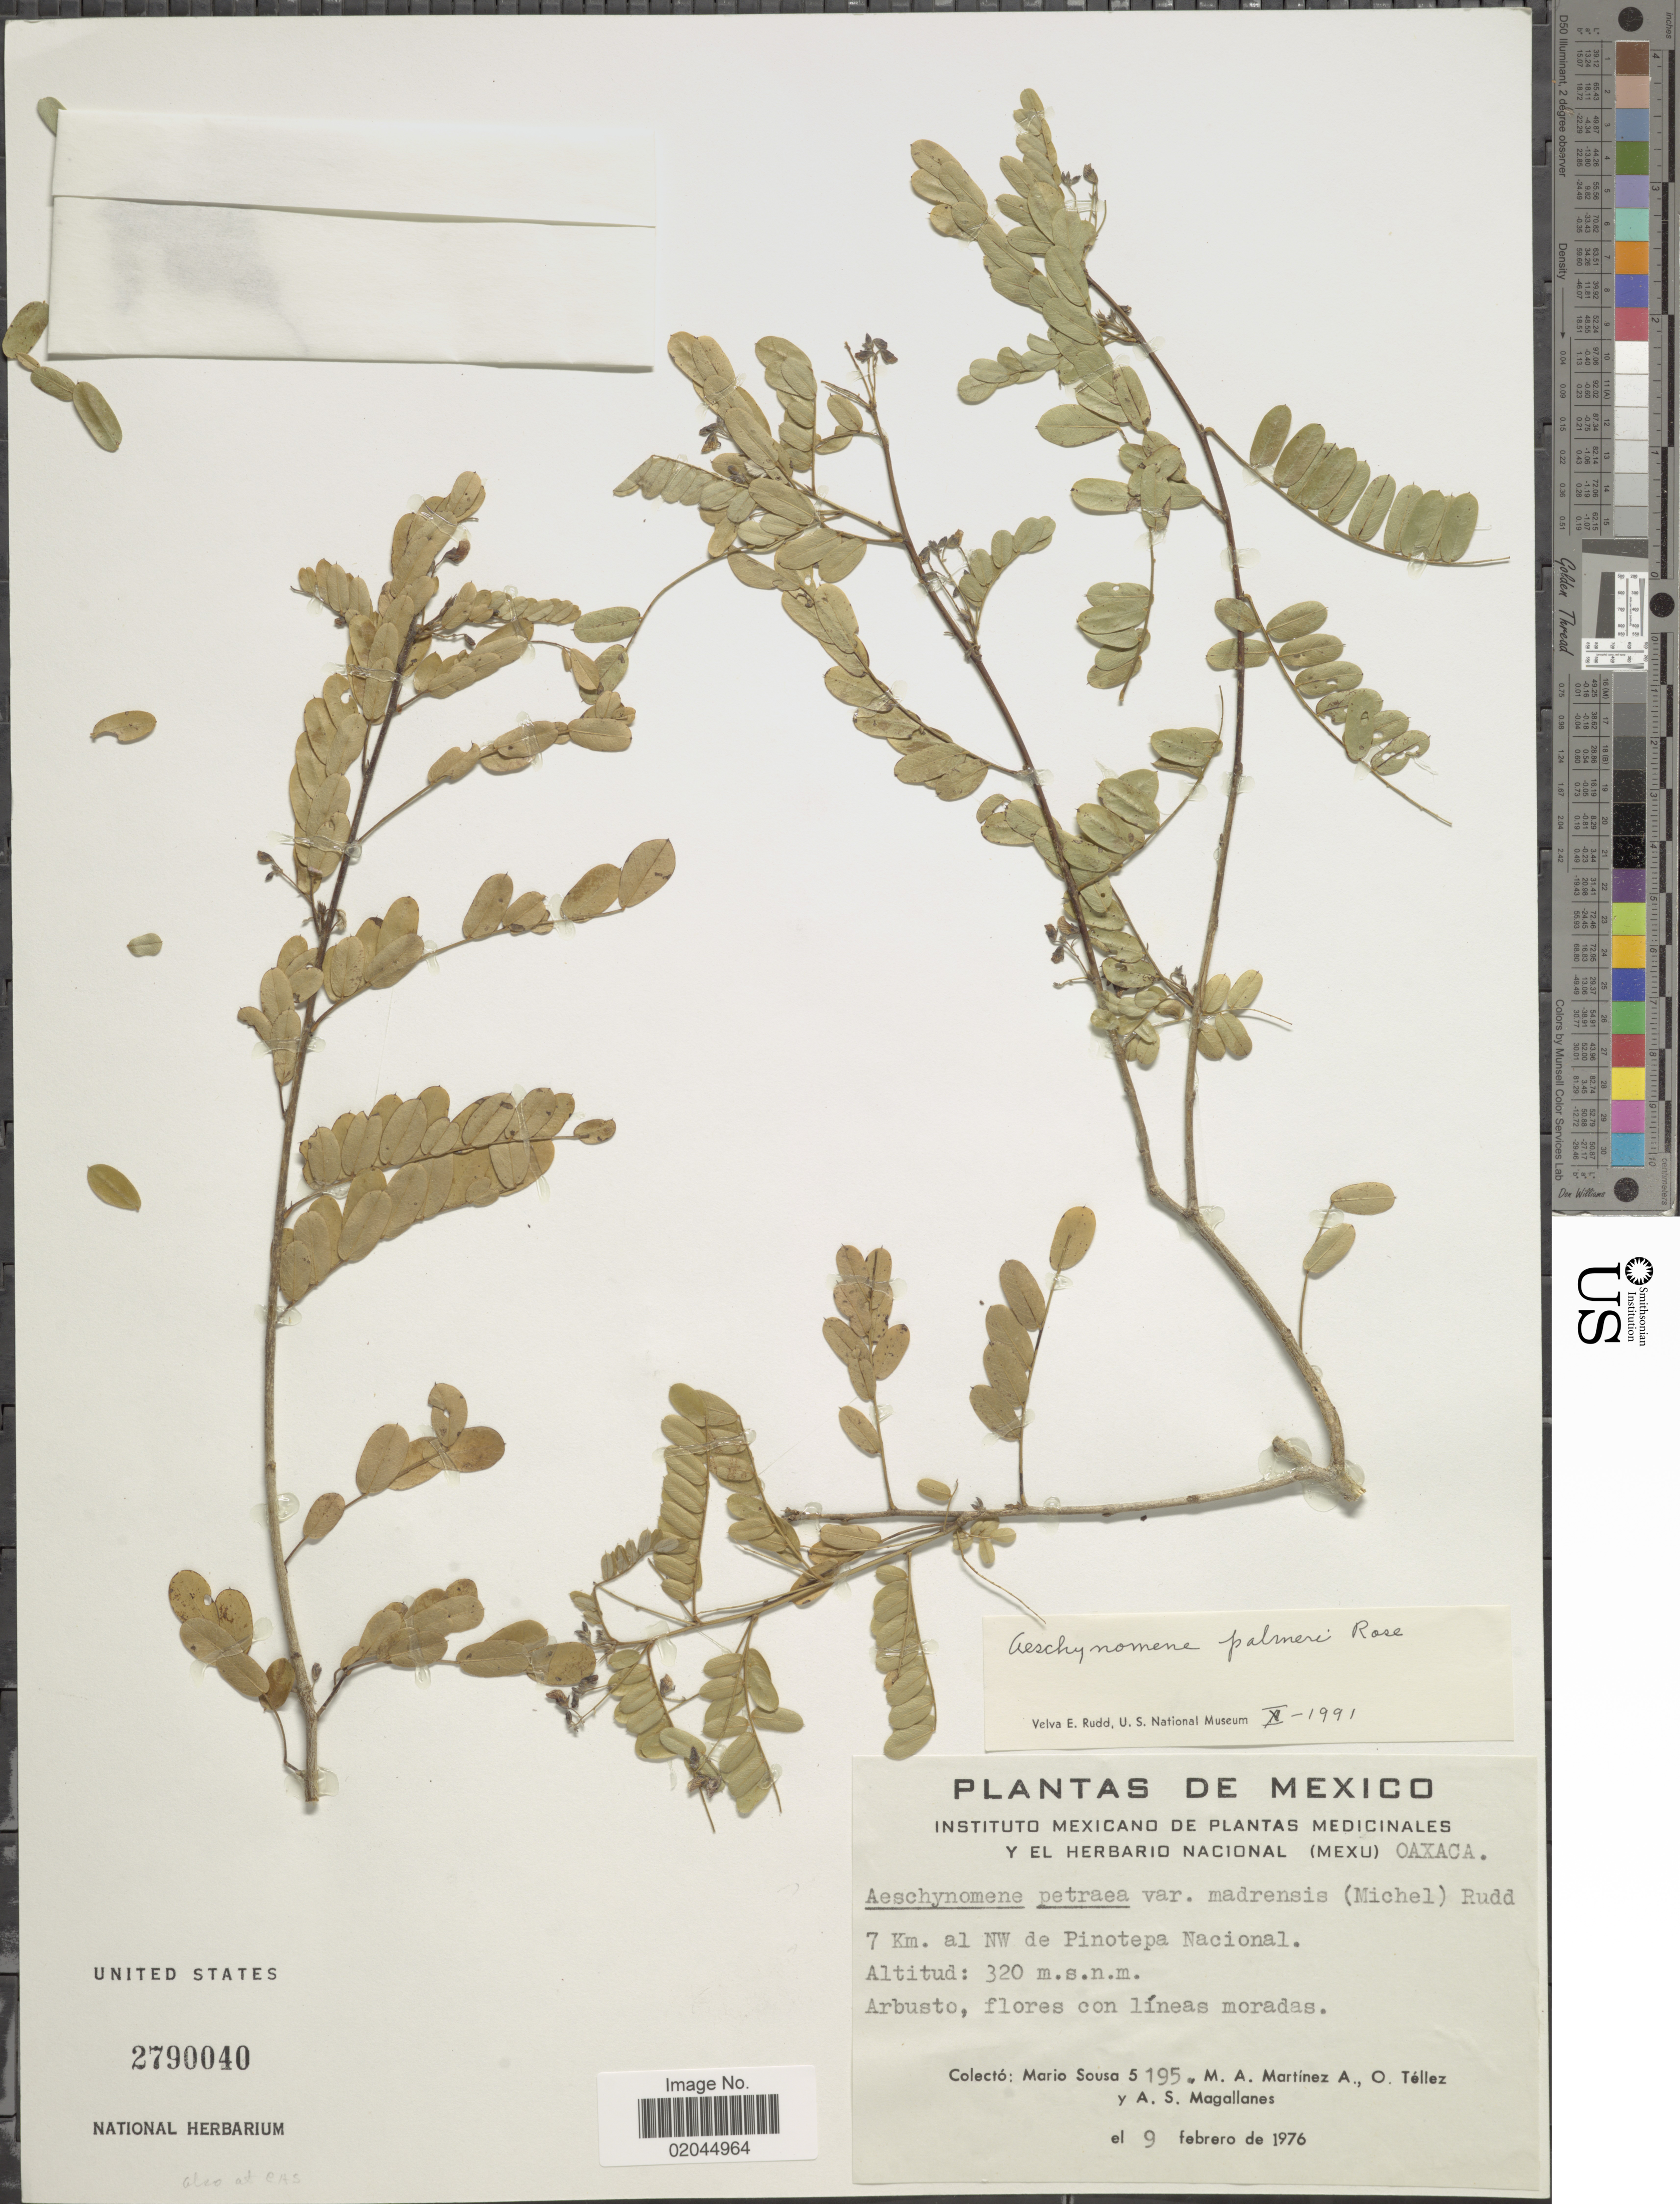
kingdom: Plantae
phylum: Tracheophyta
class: Magnoliopsida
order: Fabales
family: Fabaceae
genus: Aeschynomene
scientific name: Aeschynomene palmeri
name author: Rose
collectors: M. Sousa S., M. Martínez, O. Tellez & A. Magallanes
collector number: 5195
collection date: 1976-02-09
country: Mexico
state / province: Oaxaca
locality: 7 km. al NW de Pinotepa Nacional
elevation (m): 320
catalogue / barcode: US 2790040